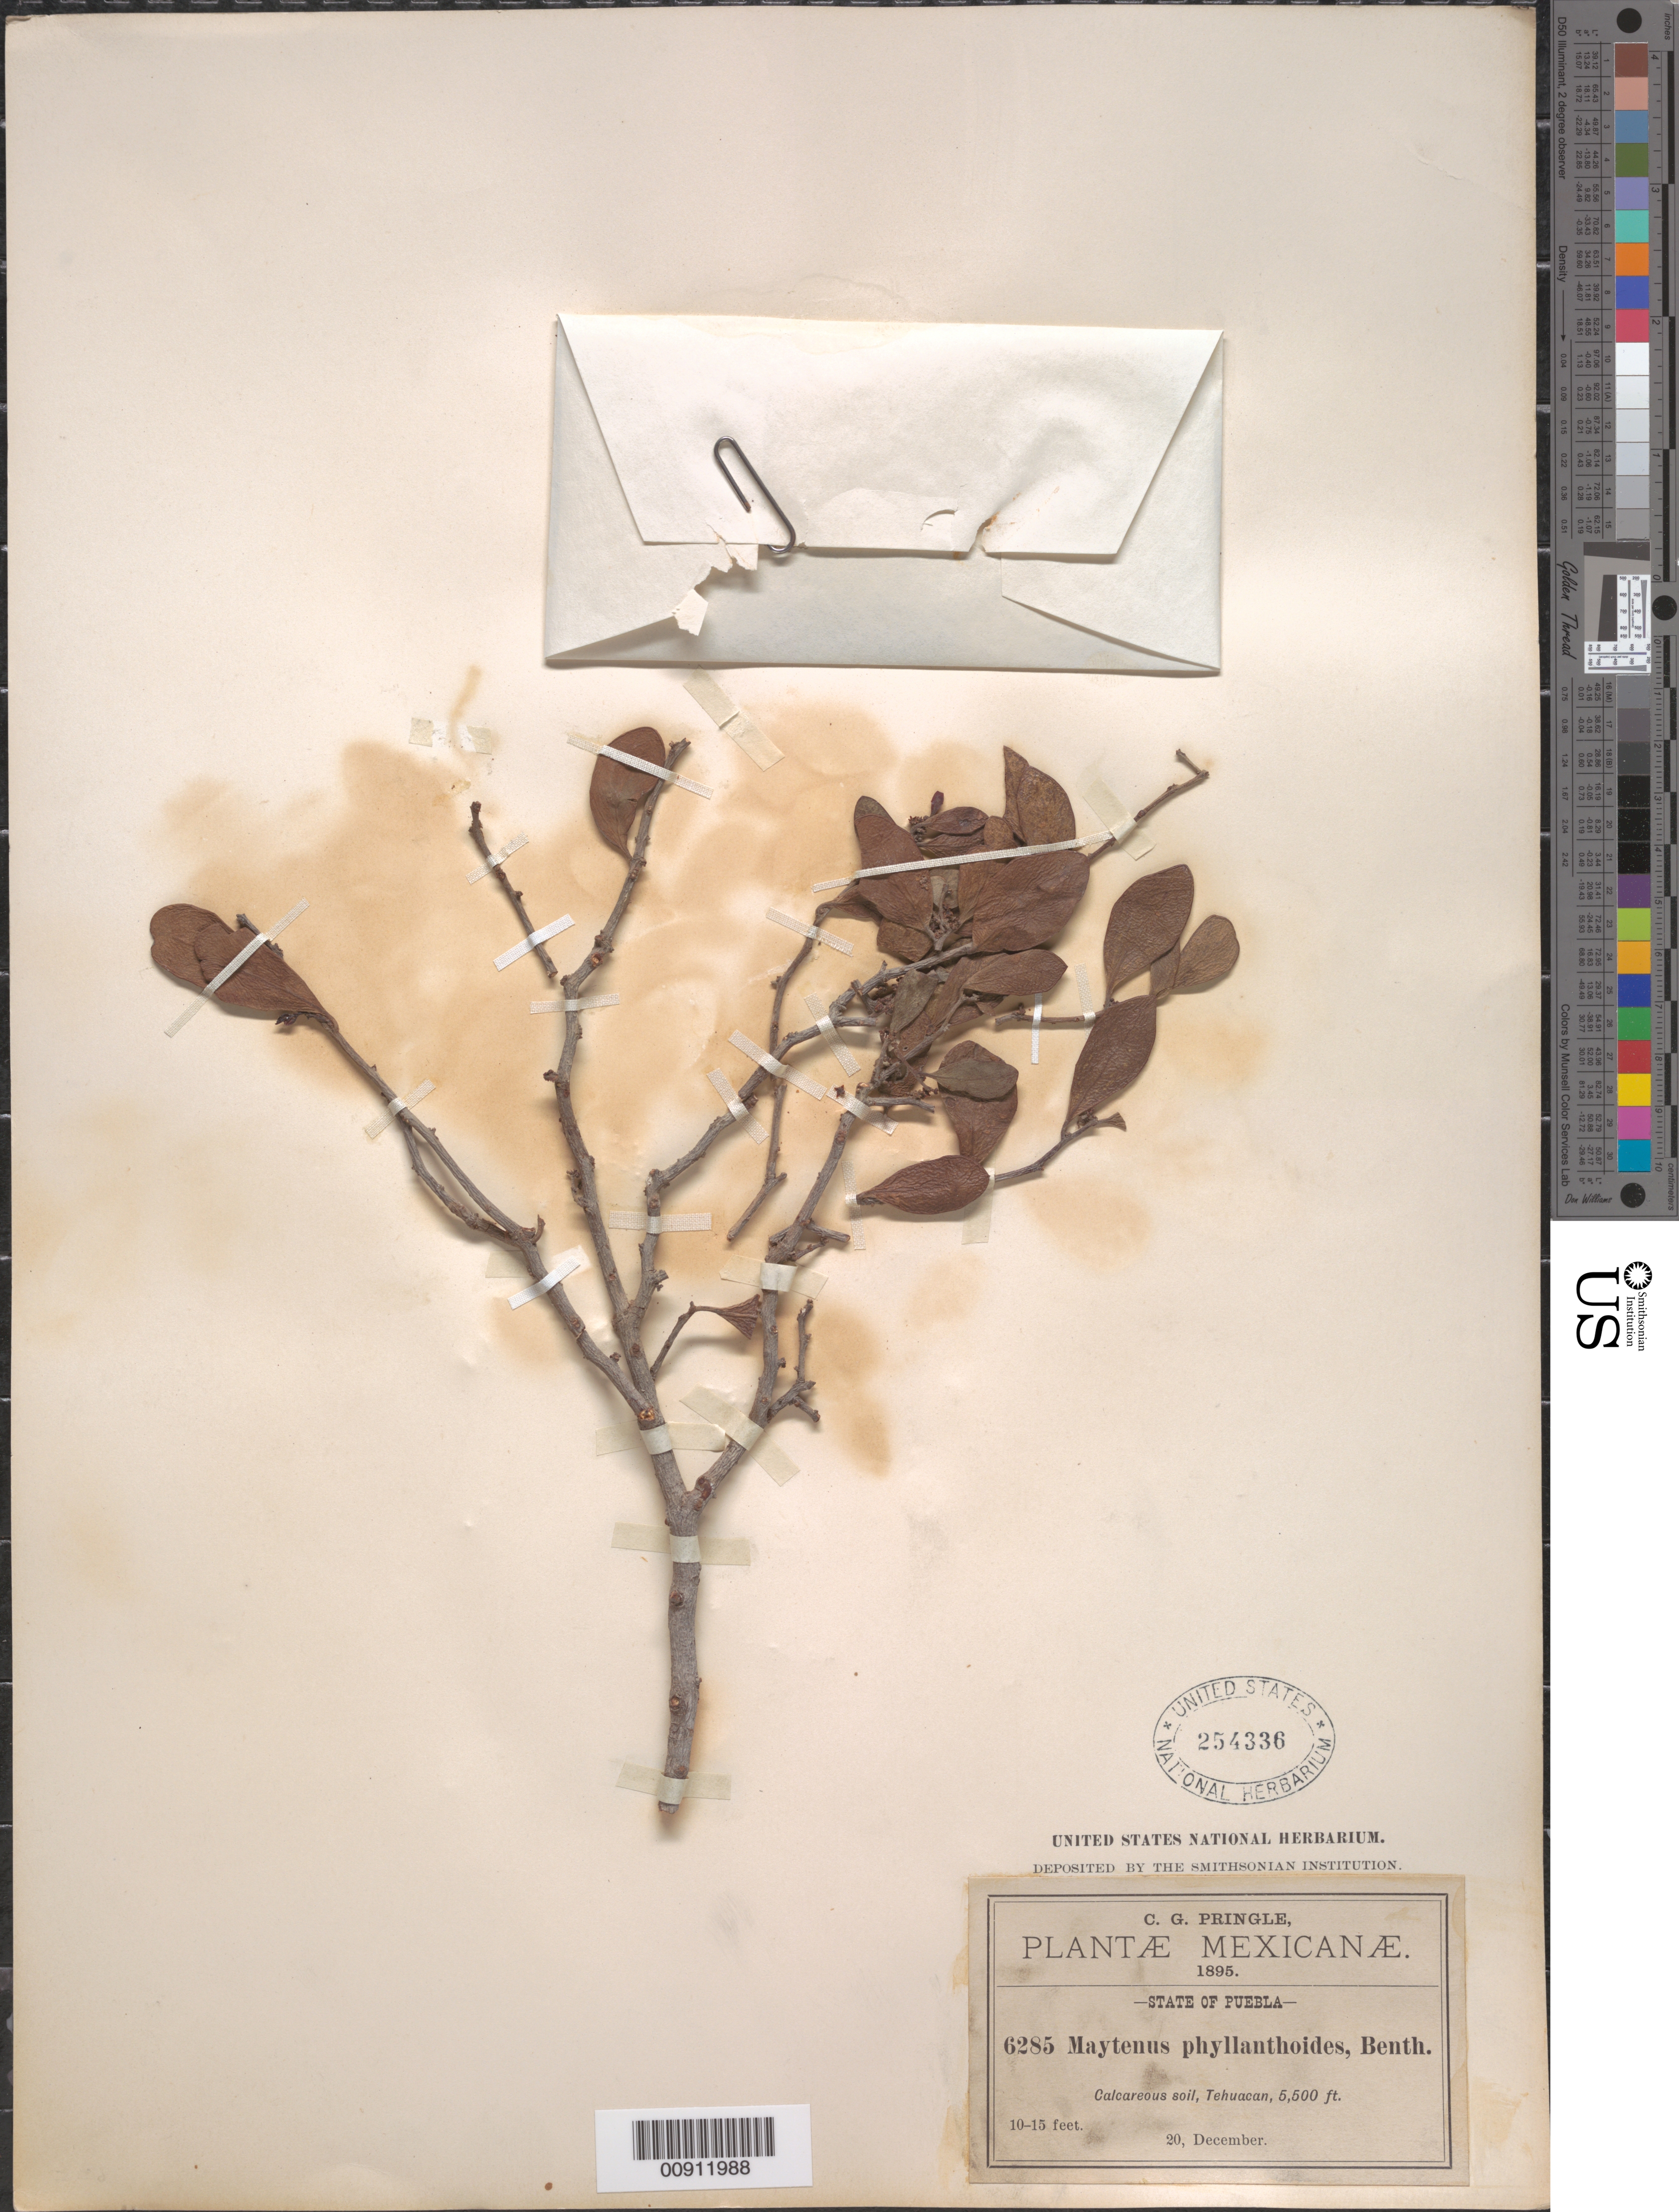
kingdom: Plantae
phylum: Tracheophyta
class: Magnoliopsida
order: Celastrales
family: Celastraceae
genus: Tricerma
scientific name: Tricerma phyllanthoides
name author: (Benth.) Lundell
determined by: Strong, Mark T., (BOT), Smithsonian Institution - National Museum of Natural History (UNITED STATES)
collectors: C. G. Pringle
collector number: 6285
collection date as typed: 20 Dec 1895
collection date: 1895-12-20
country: Mexico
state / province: Puebla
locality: Tehuacán, Puebla.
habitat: Calcareous soil.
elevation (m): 1676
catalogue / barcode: US 254336